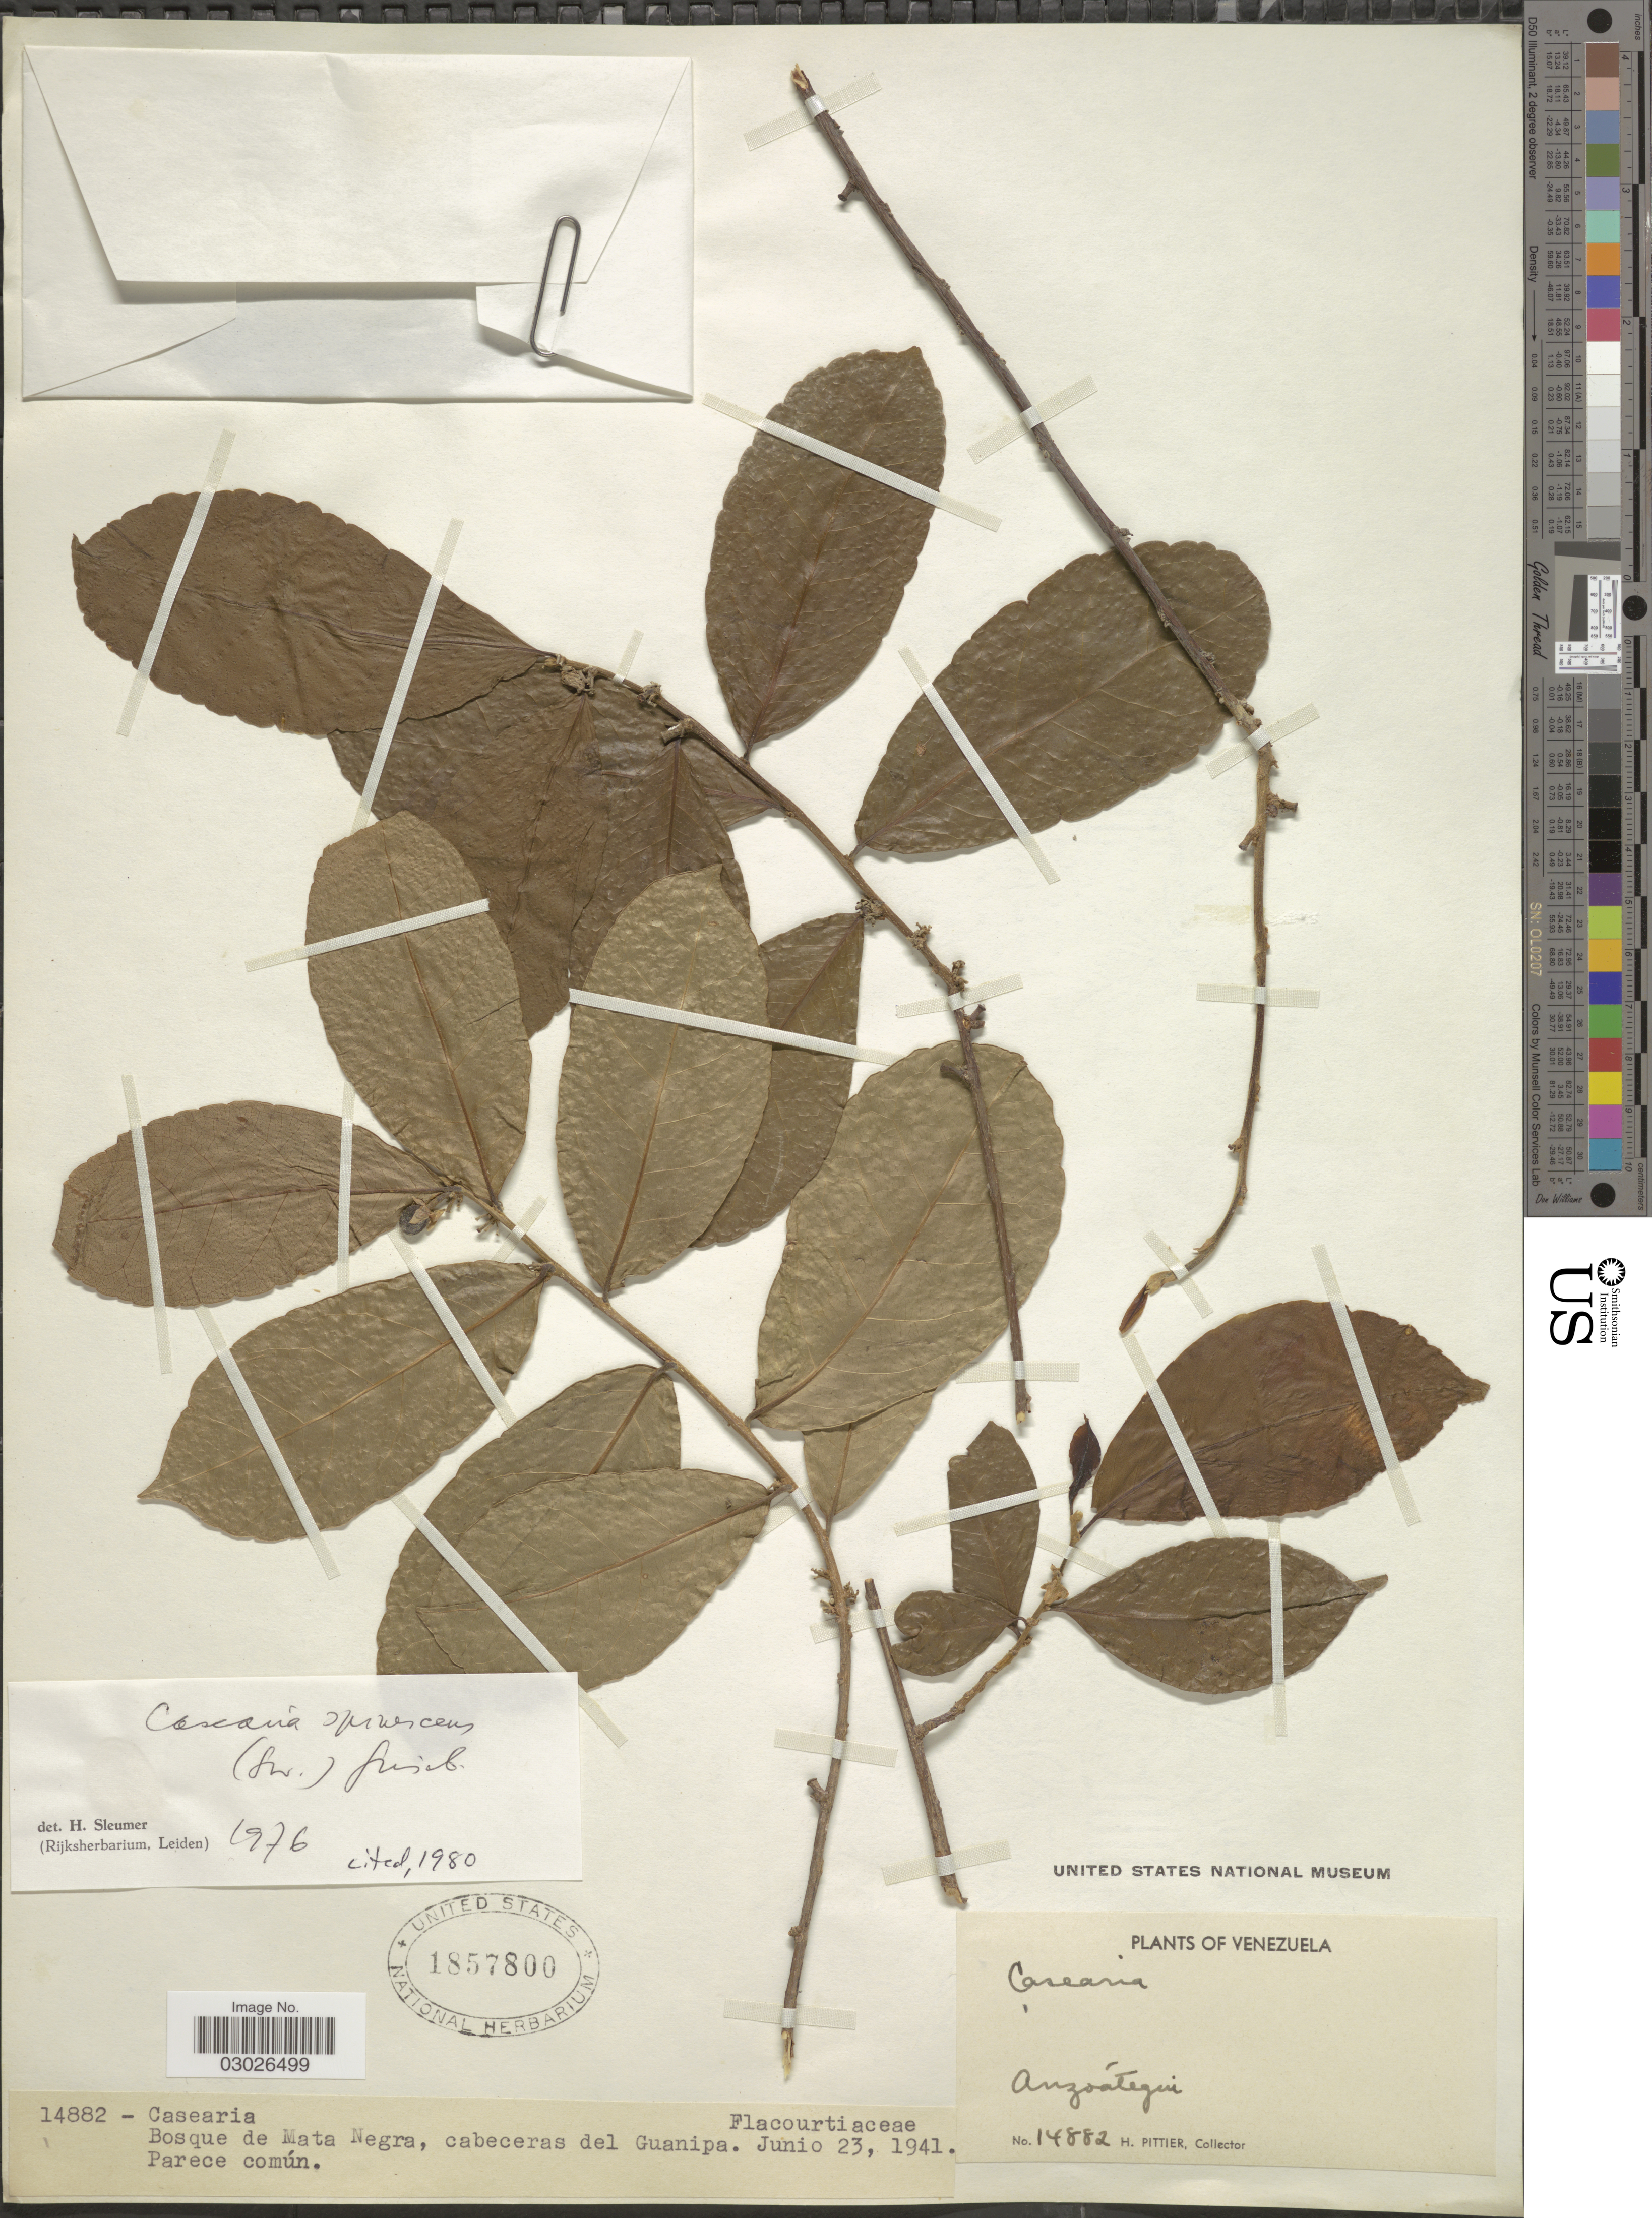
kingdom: Plantae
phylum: Tracheophyta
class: Magnoliopsida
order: Malpighiales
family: Salicaceae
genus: Casearia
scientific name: Casearia spinescens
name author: (Sw.) Griseb.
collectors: H. F. Pittier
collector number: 14882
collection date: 1941-06-23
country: Venezuela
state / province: Anzoategui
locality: Bosque de Mata Negra, cabeceras del Guanipa.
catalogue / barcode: US 1857800